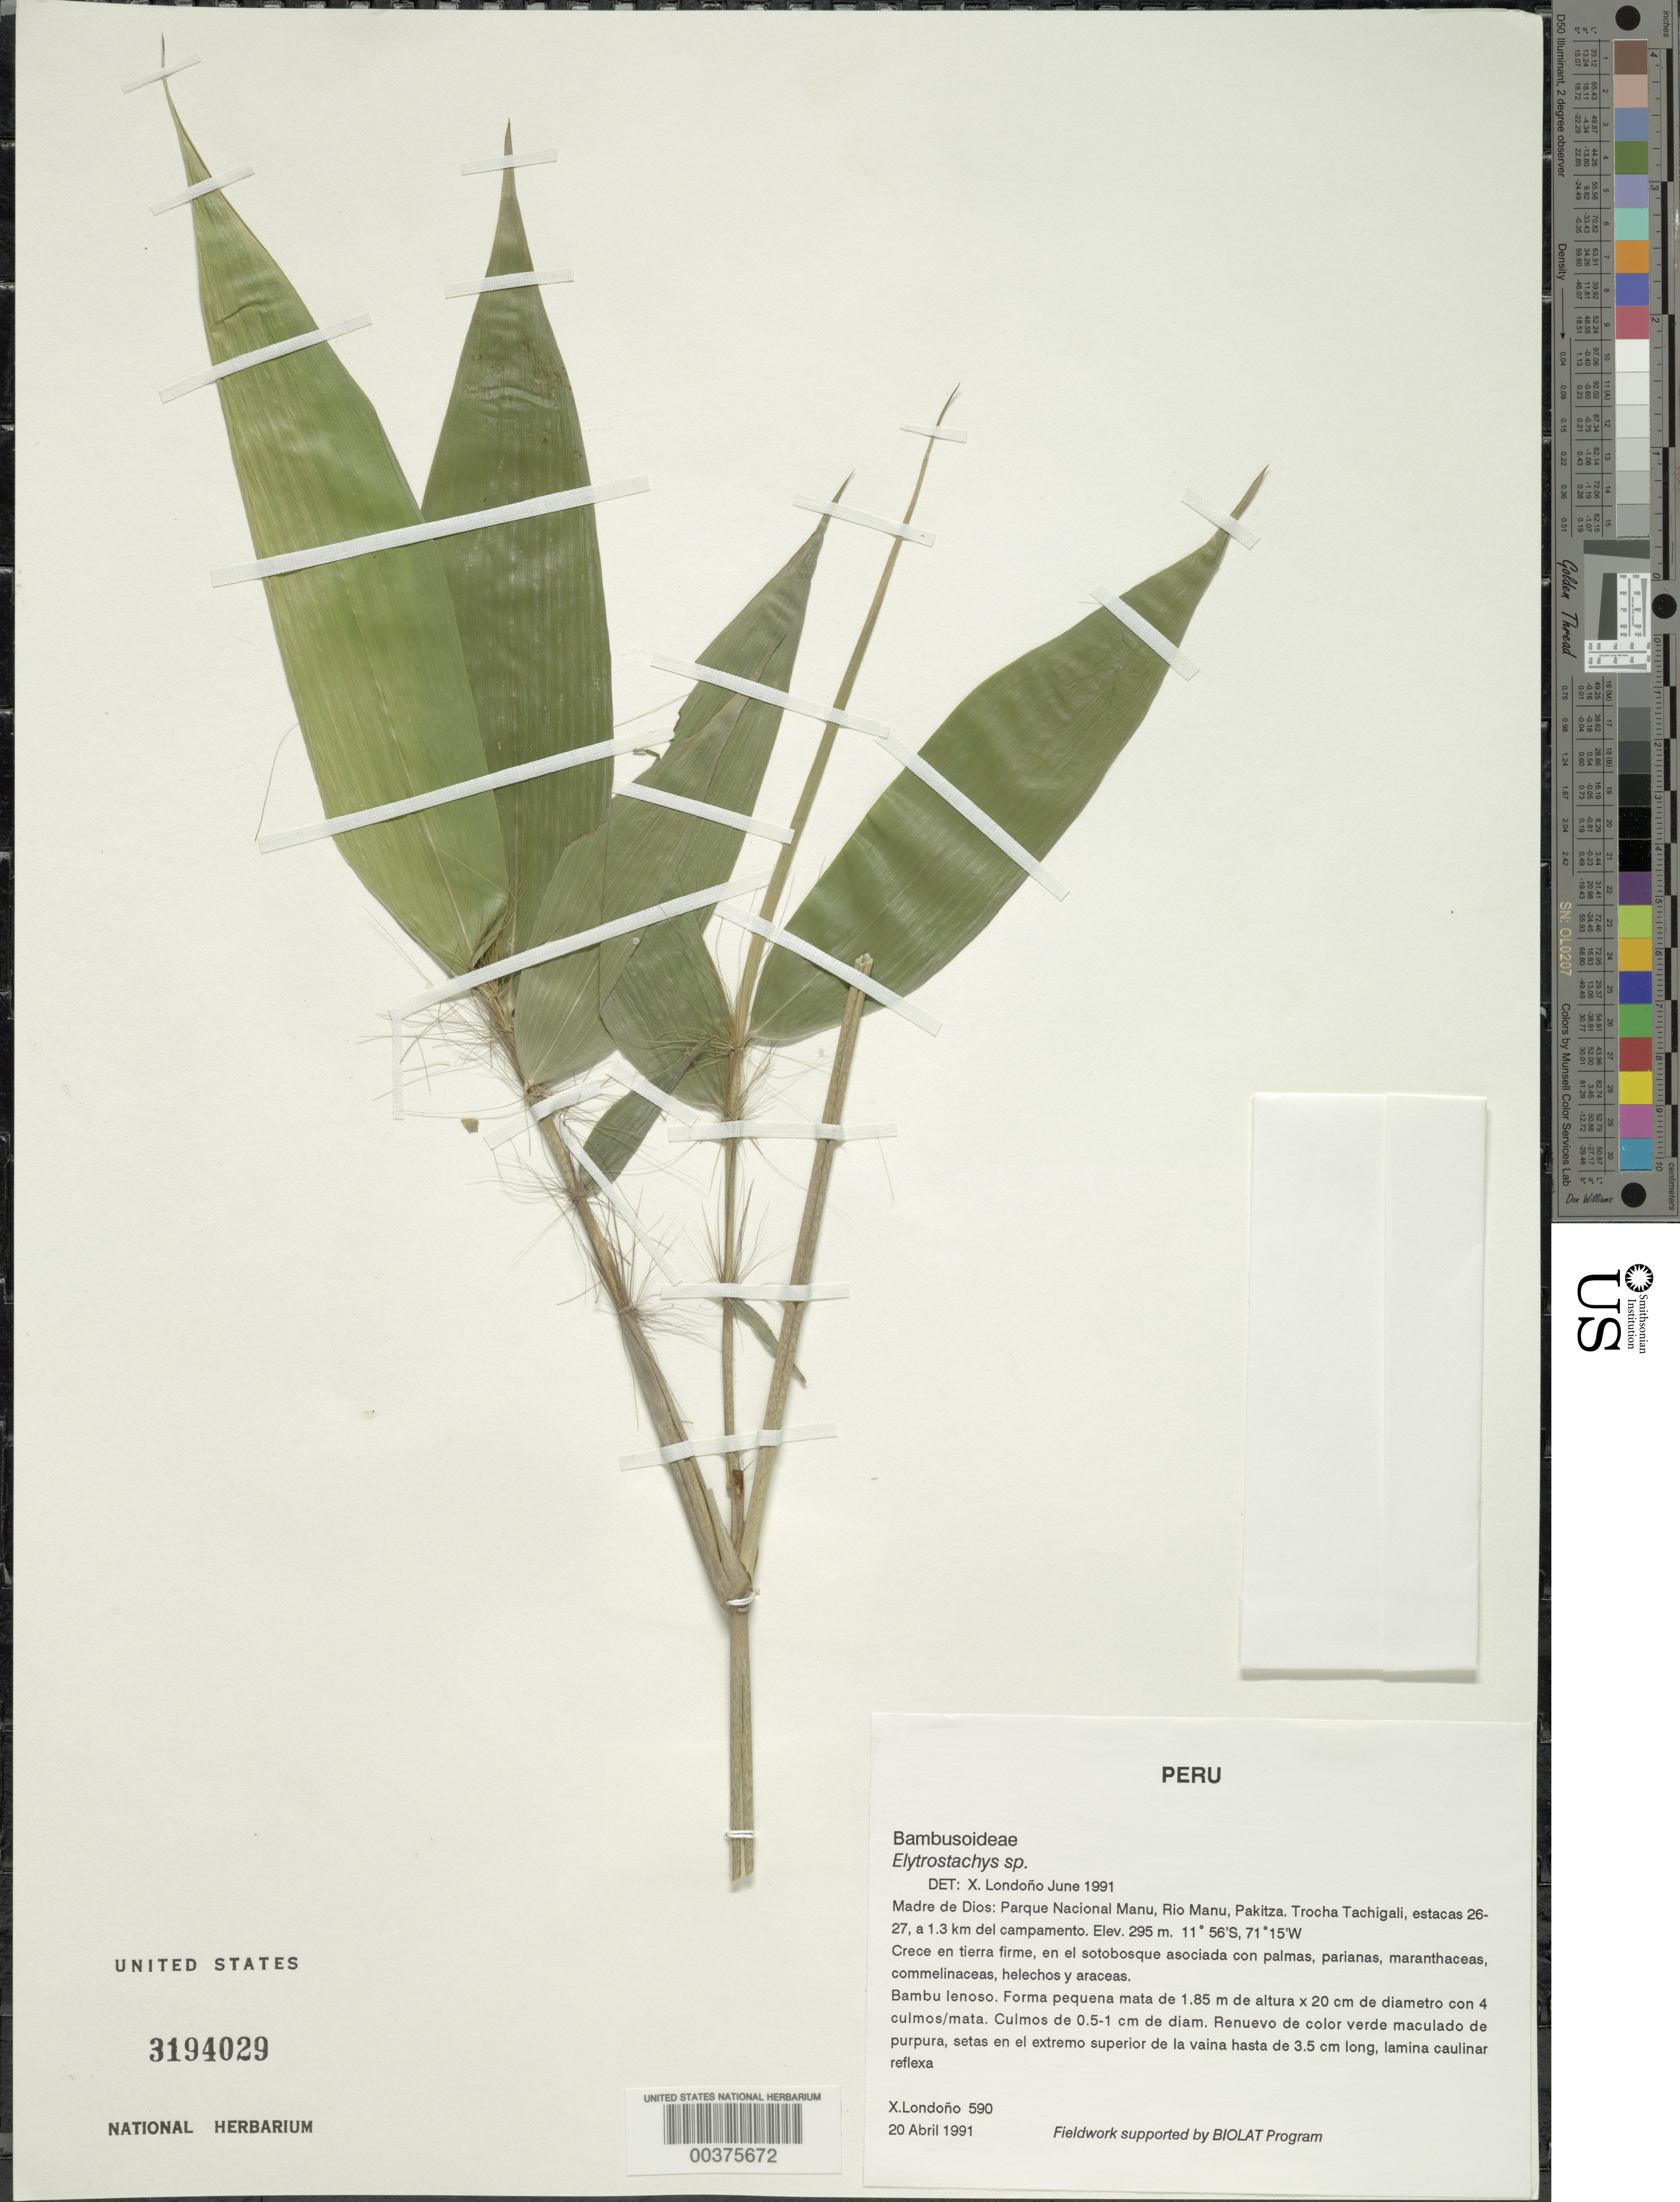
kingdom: Plantae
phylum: Tracheophyta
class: Liliopsida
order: Poales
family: Poaceae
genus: Elytrostachys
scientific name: Elytrostachys sp.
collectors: X. Londoño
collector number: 590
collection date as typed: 20 Apr 1991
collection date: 1991-04-20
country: Peru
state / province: Madre de Dios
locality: Parque nacional manu, rio manu, pakitza. trocha tachigali, estacas 27-36, a 1.3 km de campamento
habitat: Crece en tierra firme bajo el dosel de la selva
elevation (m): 295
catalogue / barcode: US 3194029